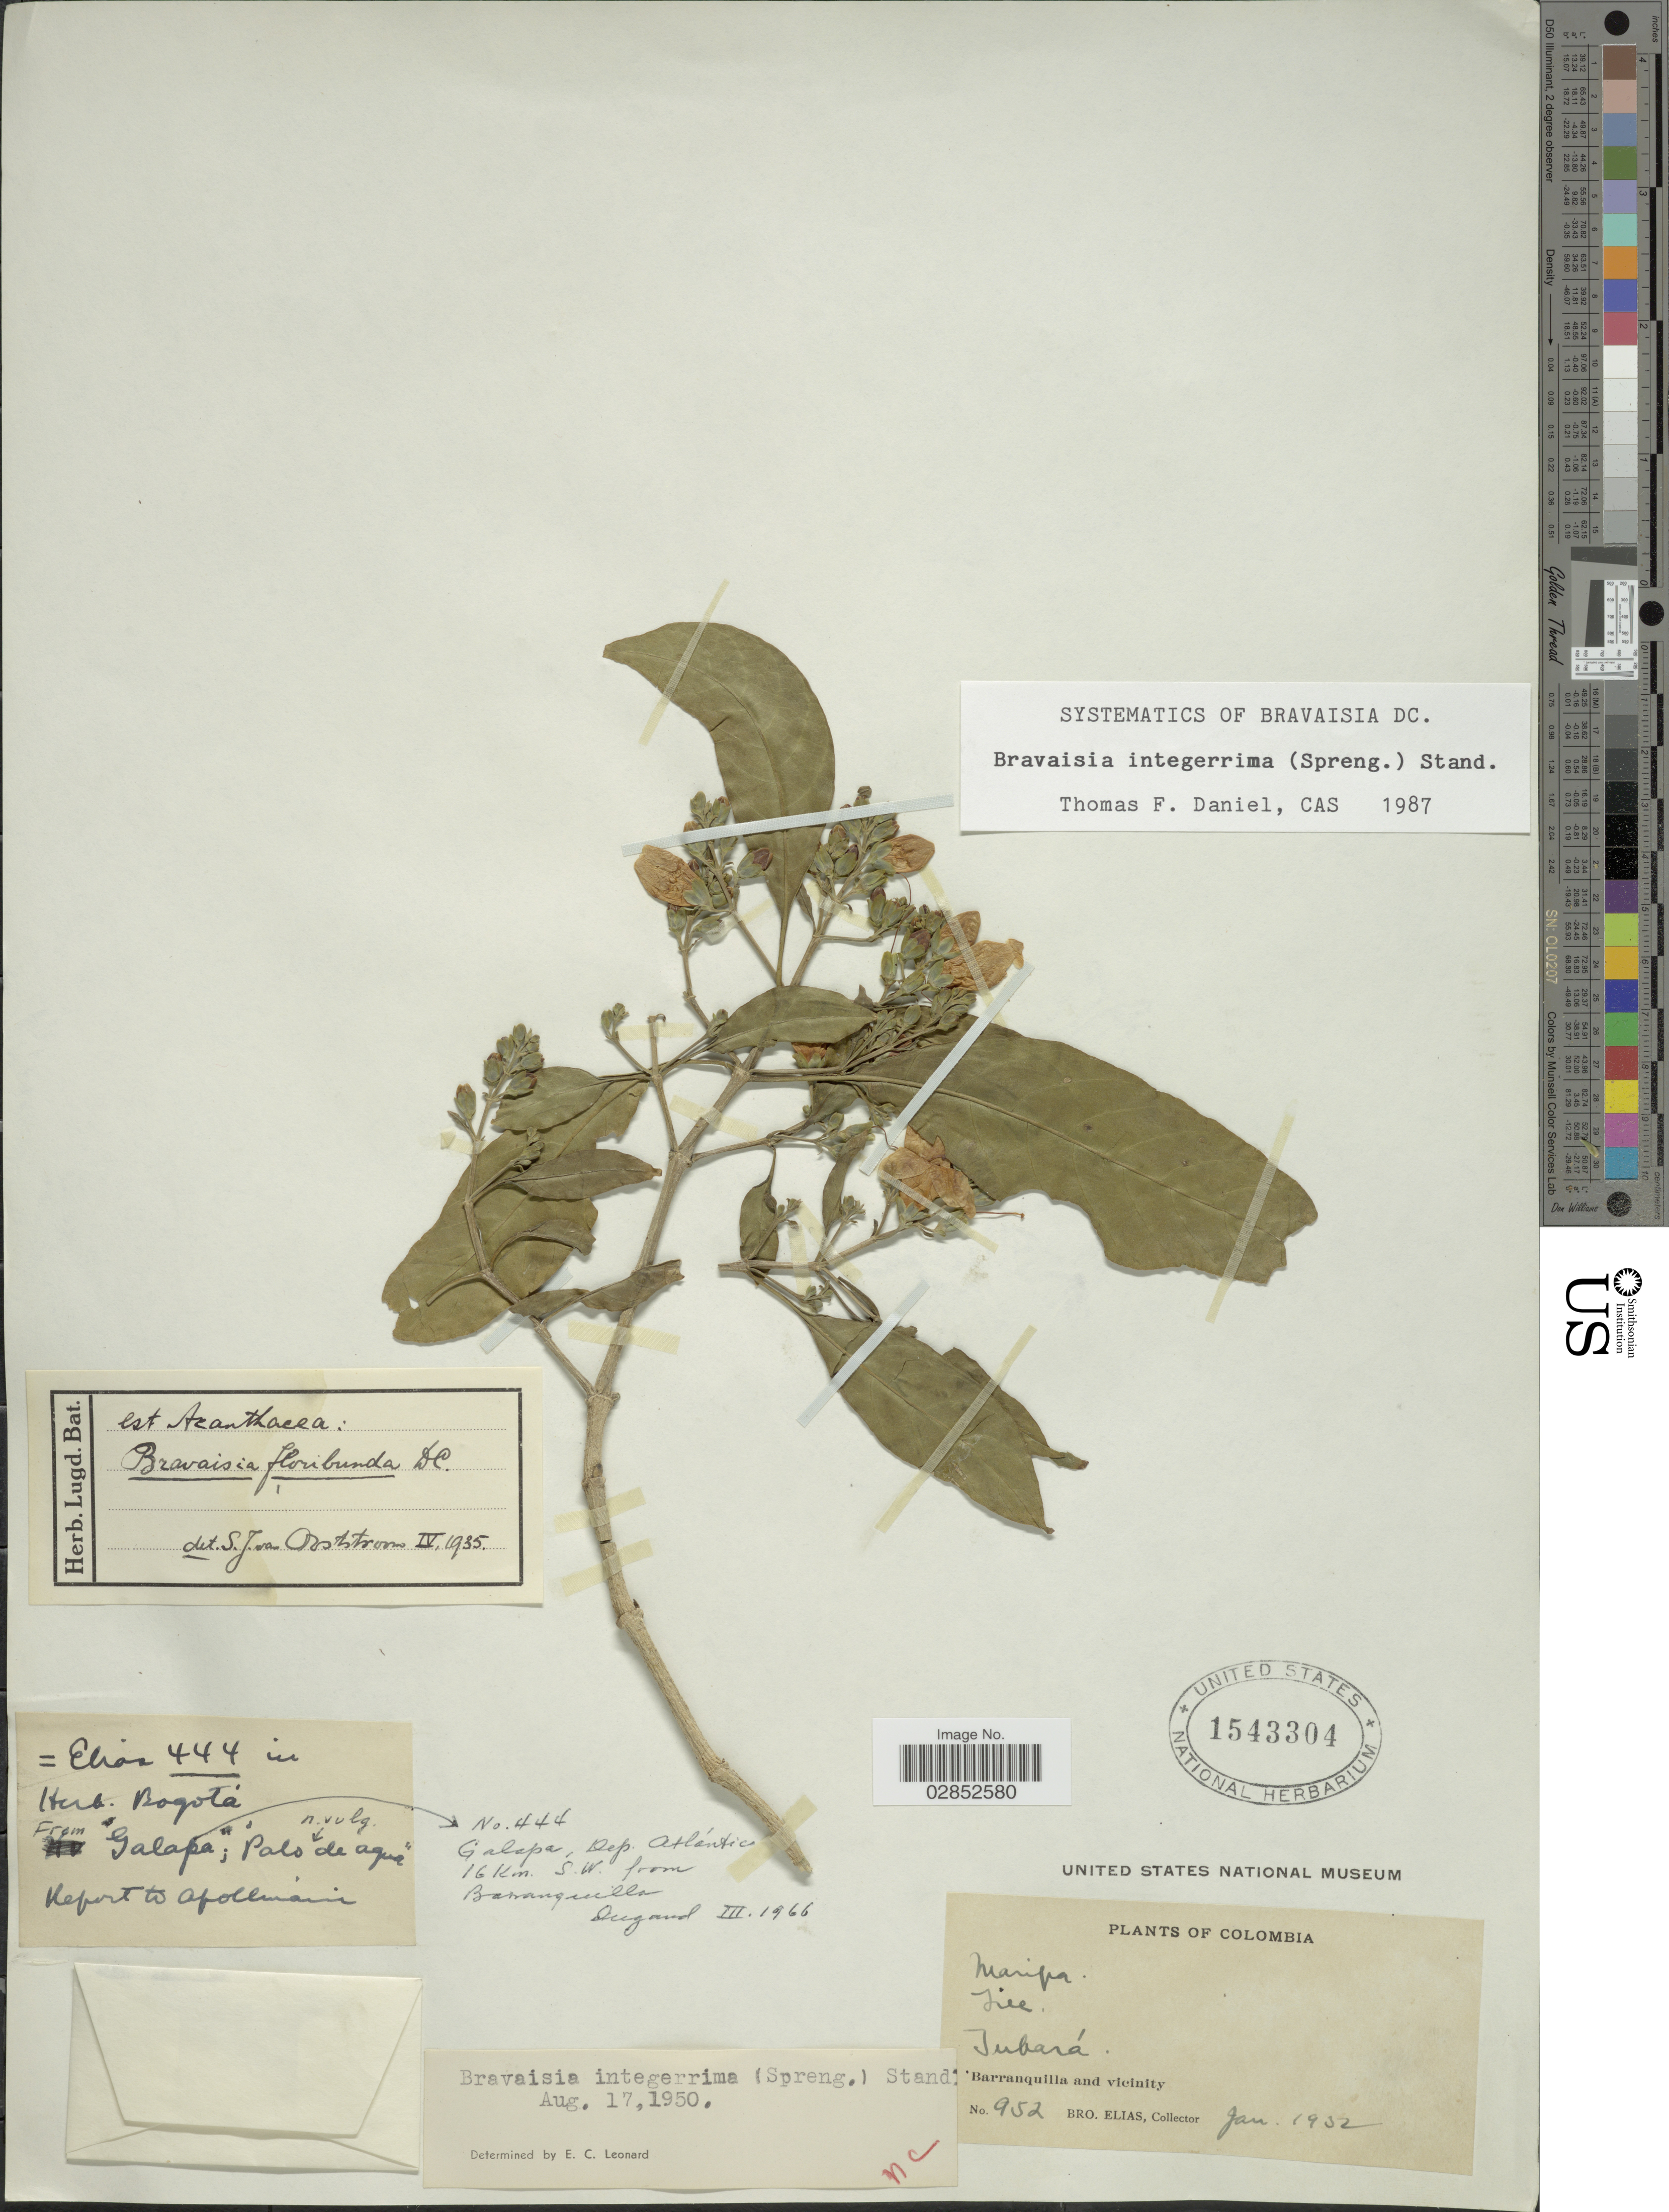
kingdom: Plantae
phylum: Tracheophyta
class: Magnoliopsida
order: Lamiales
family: Acanthaceae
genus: Bravaisia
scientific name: Bravaisia integerrima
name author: (Spreng.) Standl.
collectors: Bro. Elias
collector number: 952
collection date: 1932-01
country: Colombia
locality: Tubará, Barranquilla and vicinity.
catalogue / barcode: US 1543304